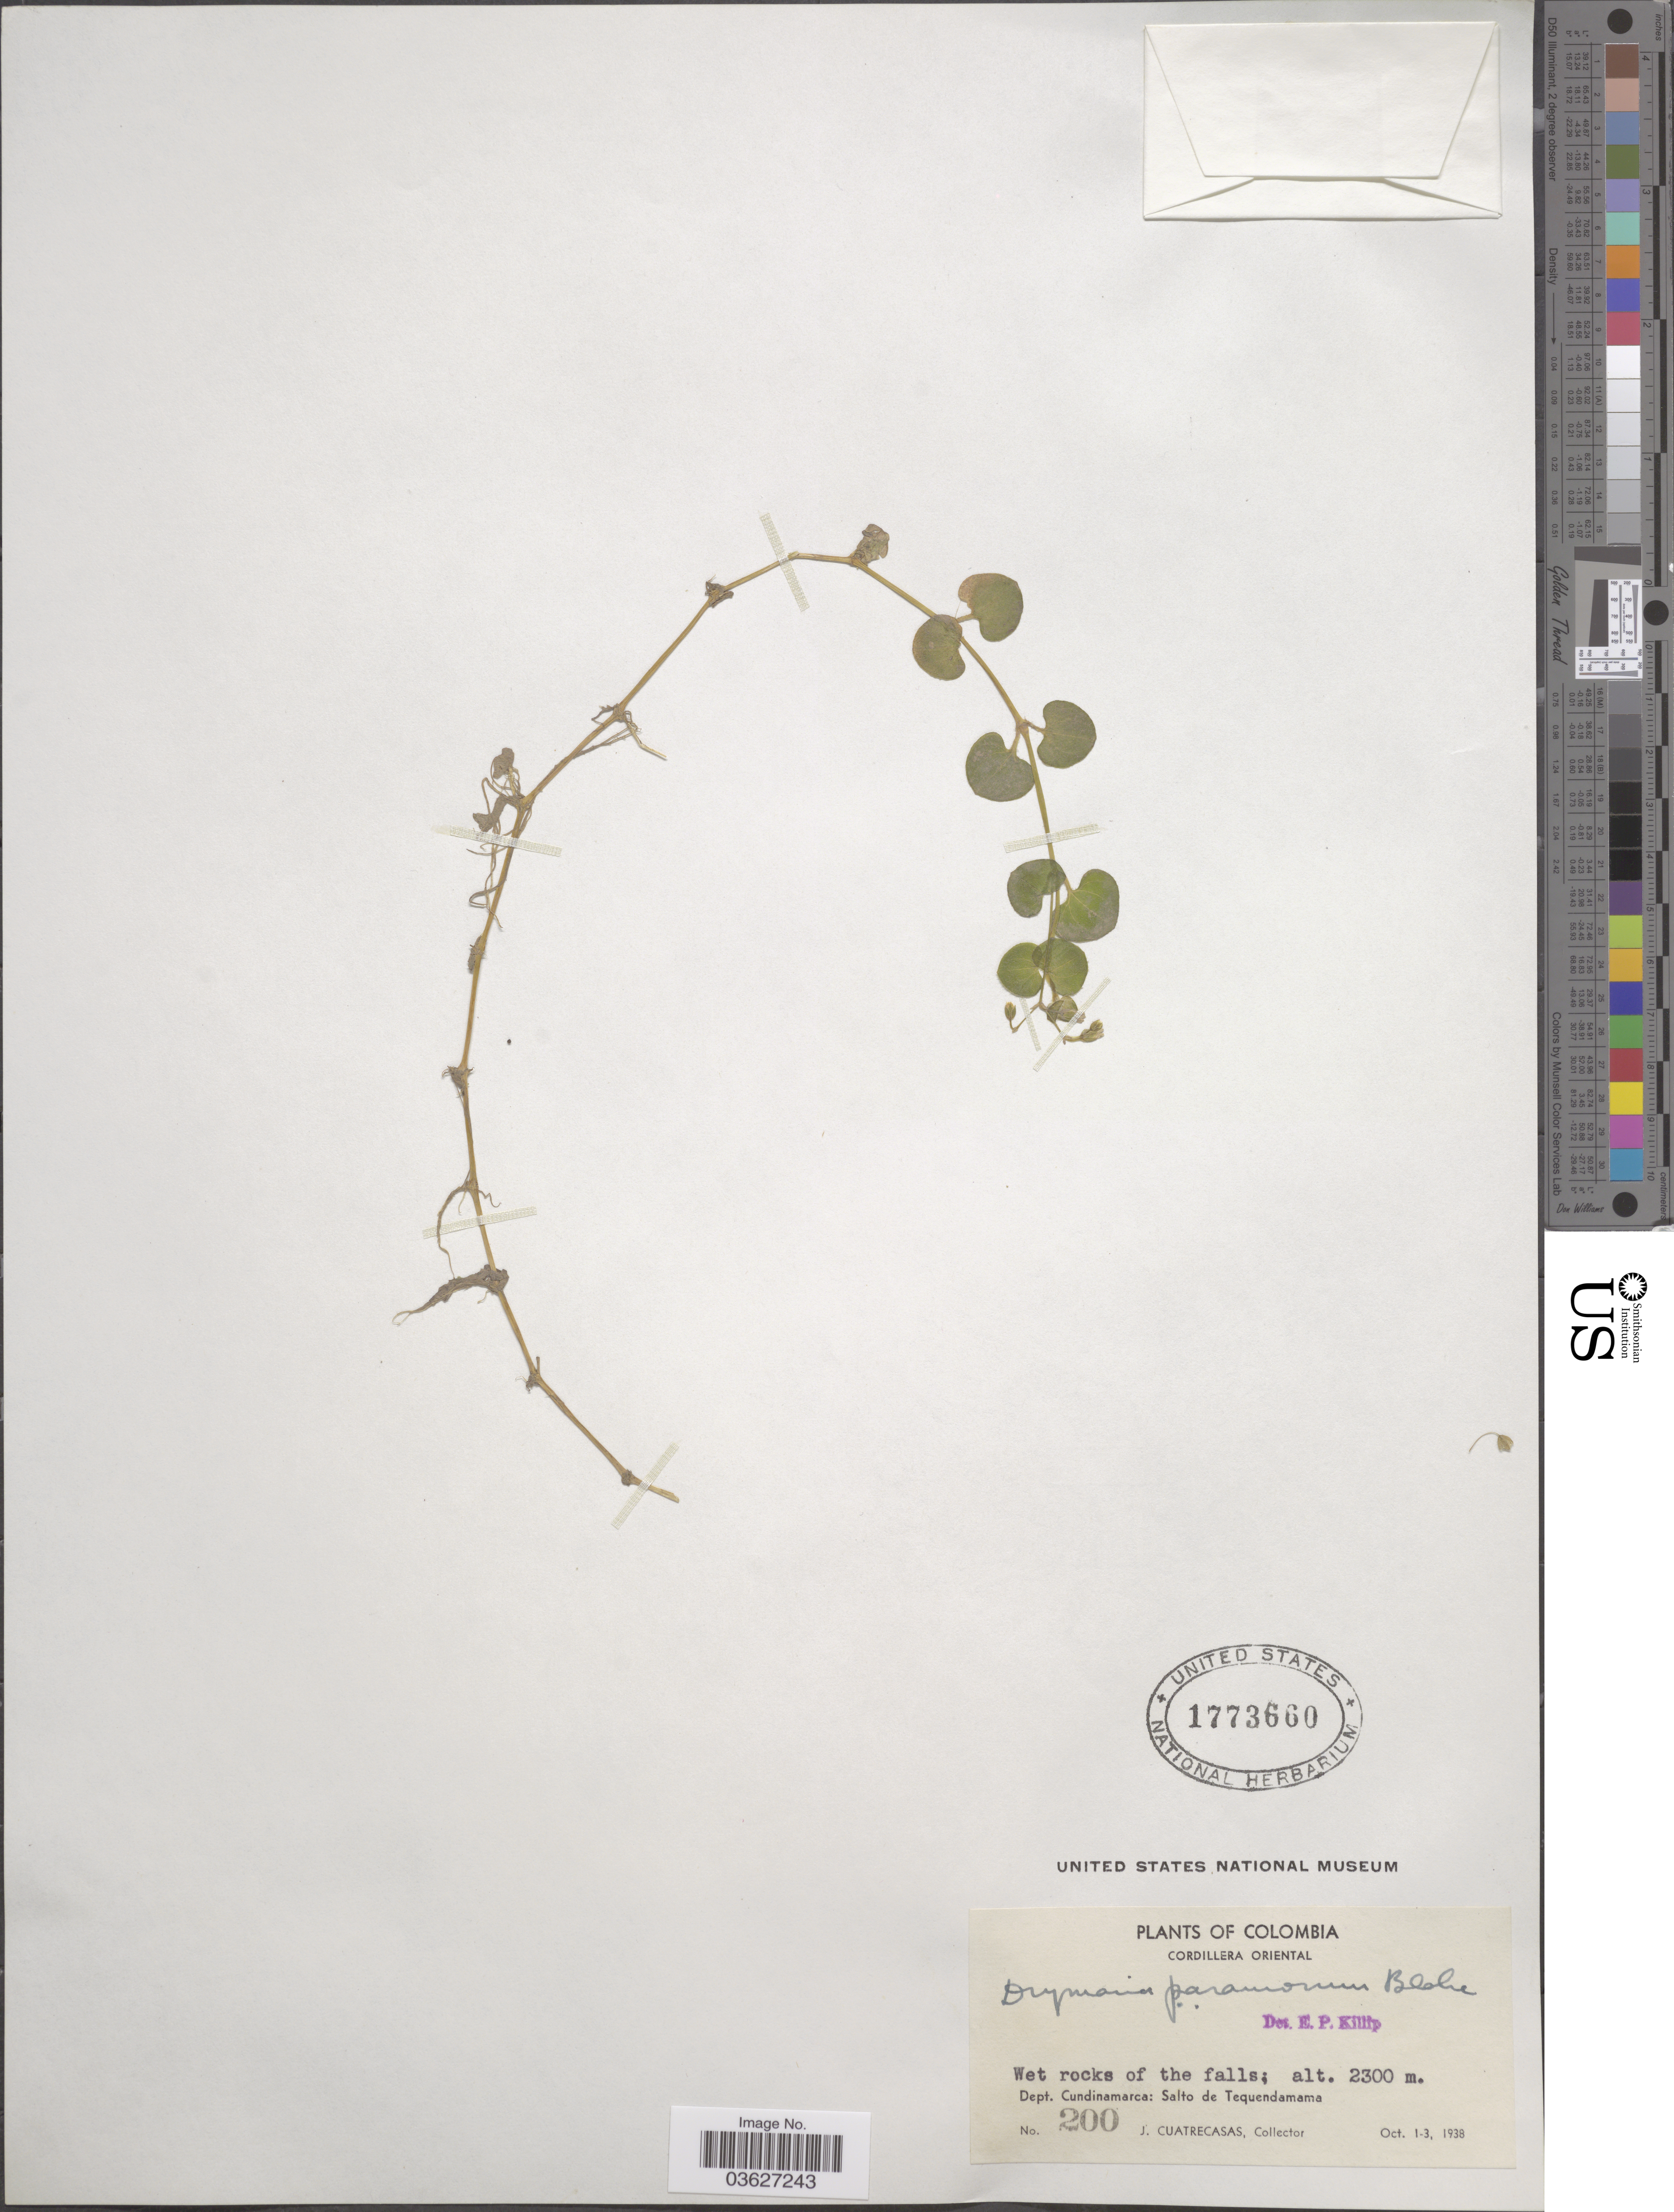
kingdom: Plantae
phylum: Tracheophyta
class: Magnoliopsida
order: Caryophyllales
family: Caryophyllaceae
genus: Drymaria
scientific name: Drymaria villosa subsp. paramorum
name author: (S.F. Blake) J.A. Duke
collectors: J. Cuatrecasas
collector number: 200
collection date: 1938-10-01/1938-10-03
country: Colombia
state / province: Cundinamarca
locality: Cordillera Oriental. Dept. Cundinamarca: Salto de Tequendamama.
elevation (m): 2300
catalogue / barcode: US 1773660